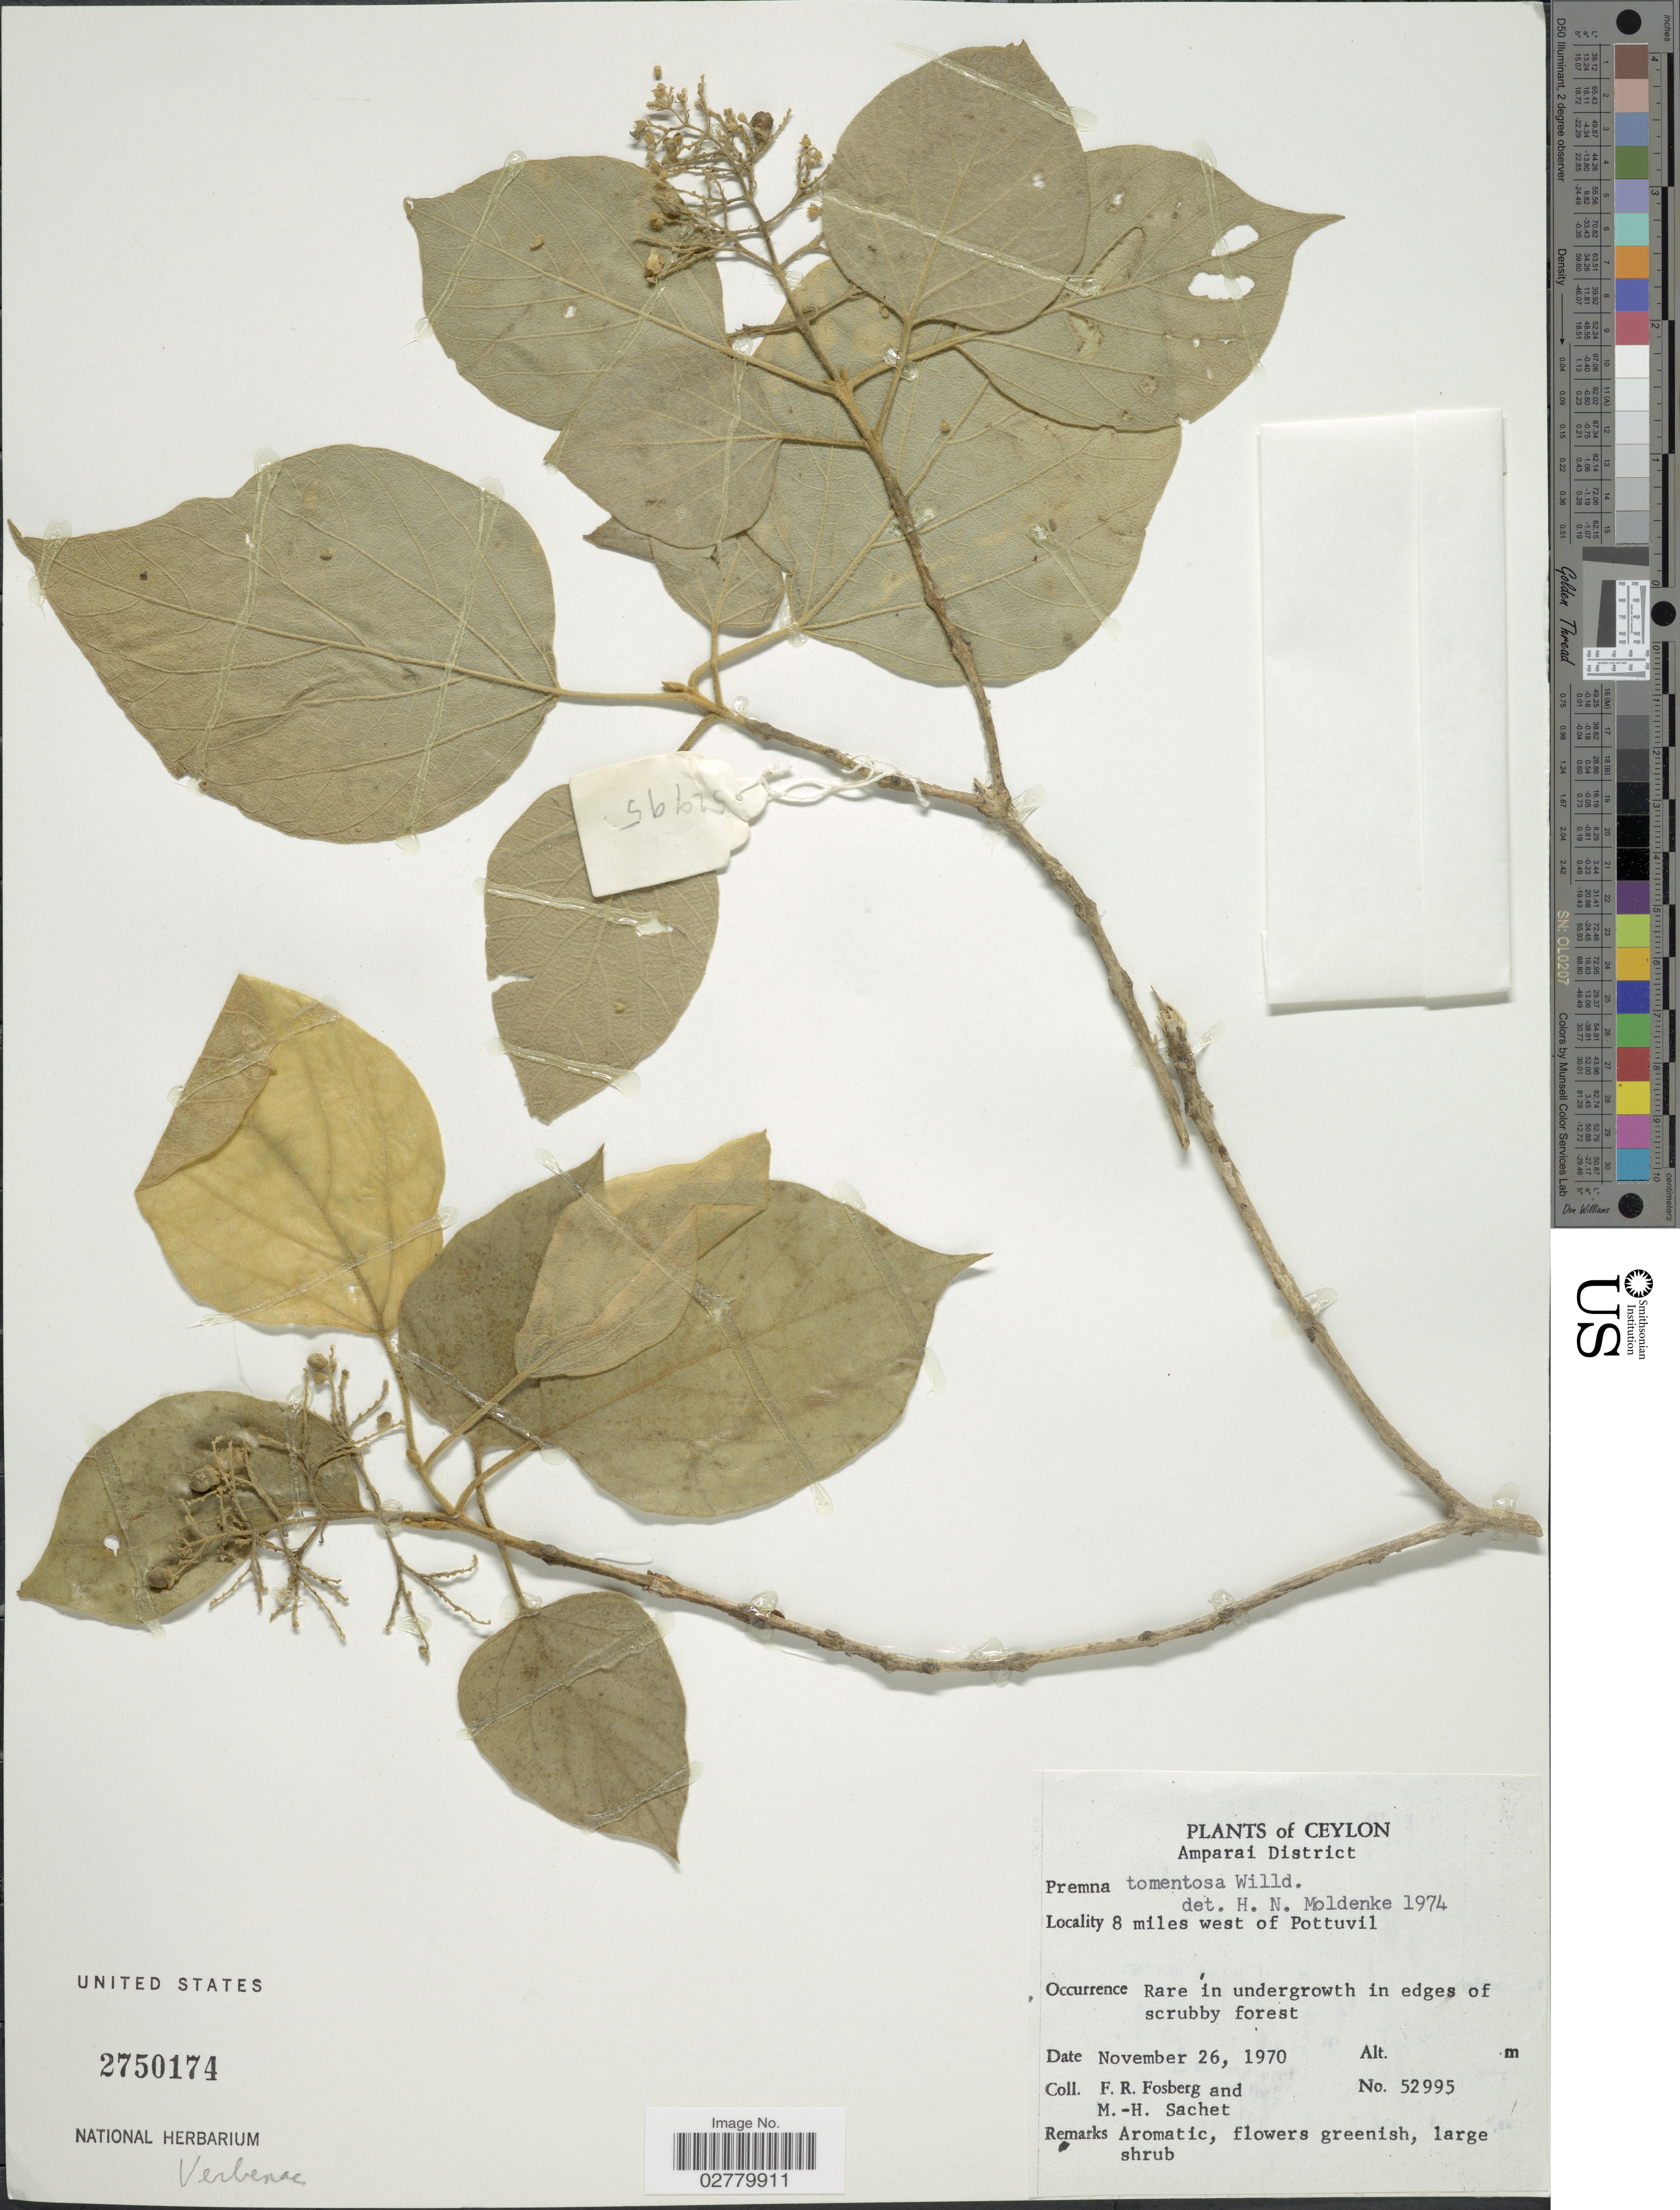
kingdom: Plantae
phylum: Tracheophyta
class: Magnoliopsida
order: Lamiales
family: Lamiaceae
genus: Premna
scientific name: Premna tomentosa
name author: Willd.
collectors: F. R. Fosberg & M.-H. Sachet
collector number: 52995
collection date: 1970-11-26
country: Sri Lanka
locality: Ceylon. Amparai District. 8 miles west of Pottuvil.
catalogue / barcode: US 2750174